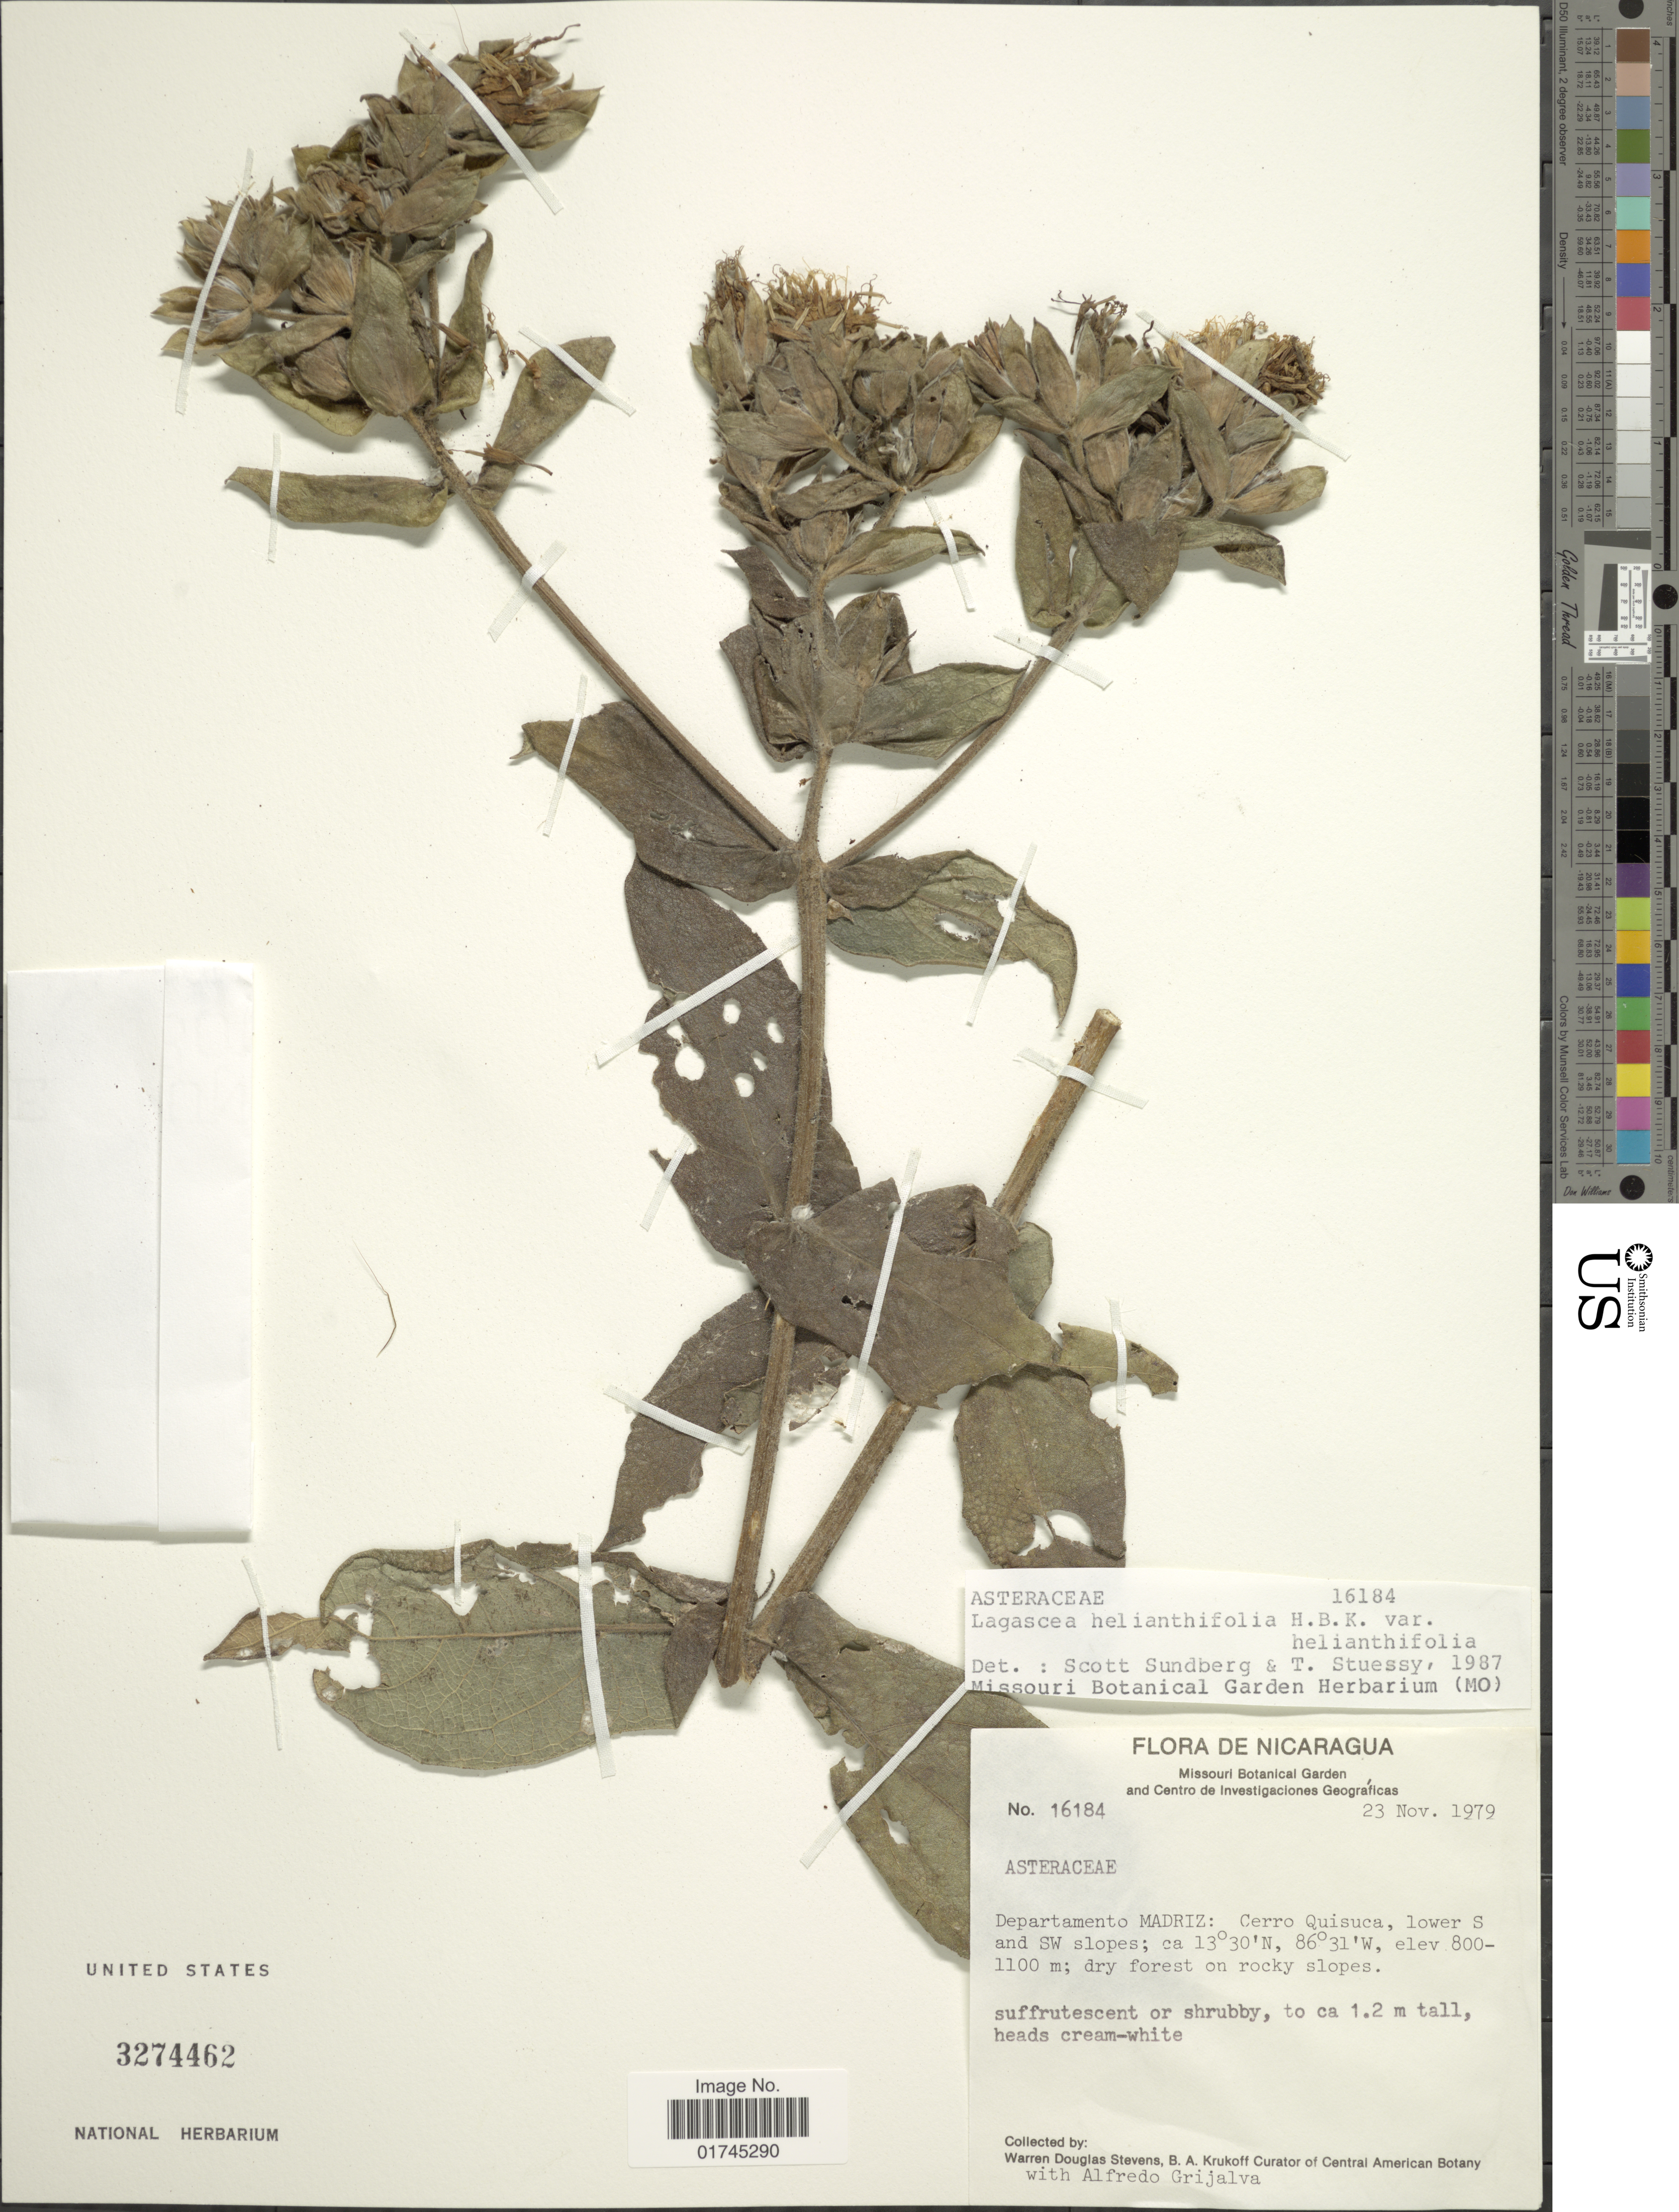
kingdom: Plantae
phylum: Tracheophyta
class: Magnoliopsida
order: Asterales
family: Asteraceae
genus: Lagascea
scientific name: Lagascea helianthifolia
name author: Kunth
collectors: W. D. Stevens, B. A. Krukoff & A. Grijalva P.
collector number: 16184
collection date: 1979-11-23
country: Nicaragua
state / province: Madriz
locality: Cerro Quisuca, lower S and SW slopes, dry forest on rocky slopes.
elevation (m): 800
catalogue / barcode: US 3274462